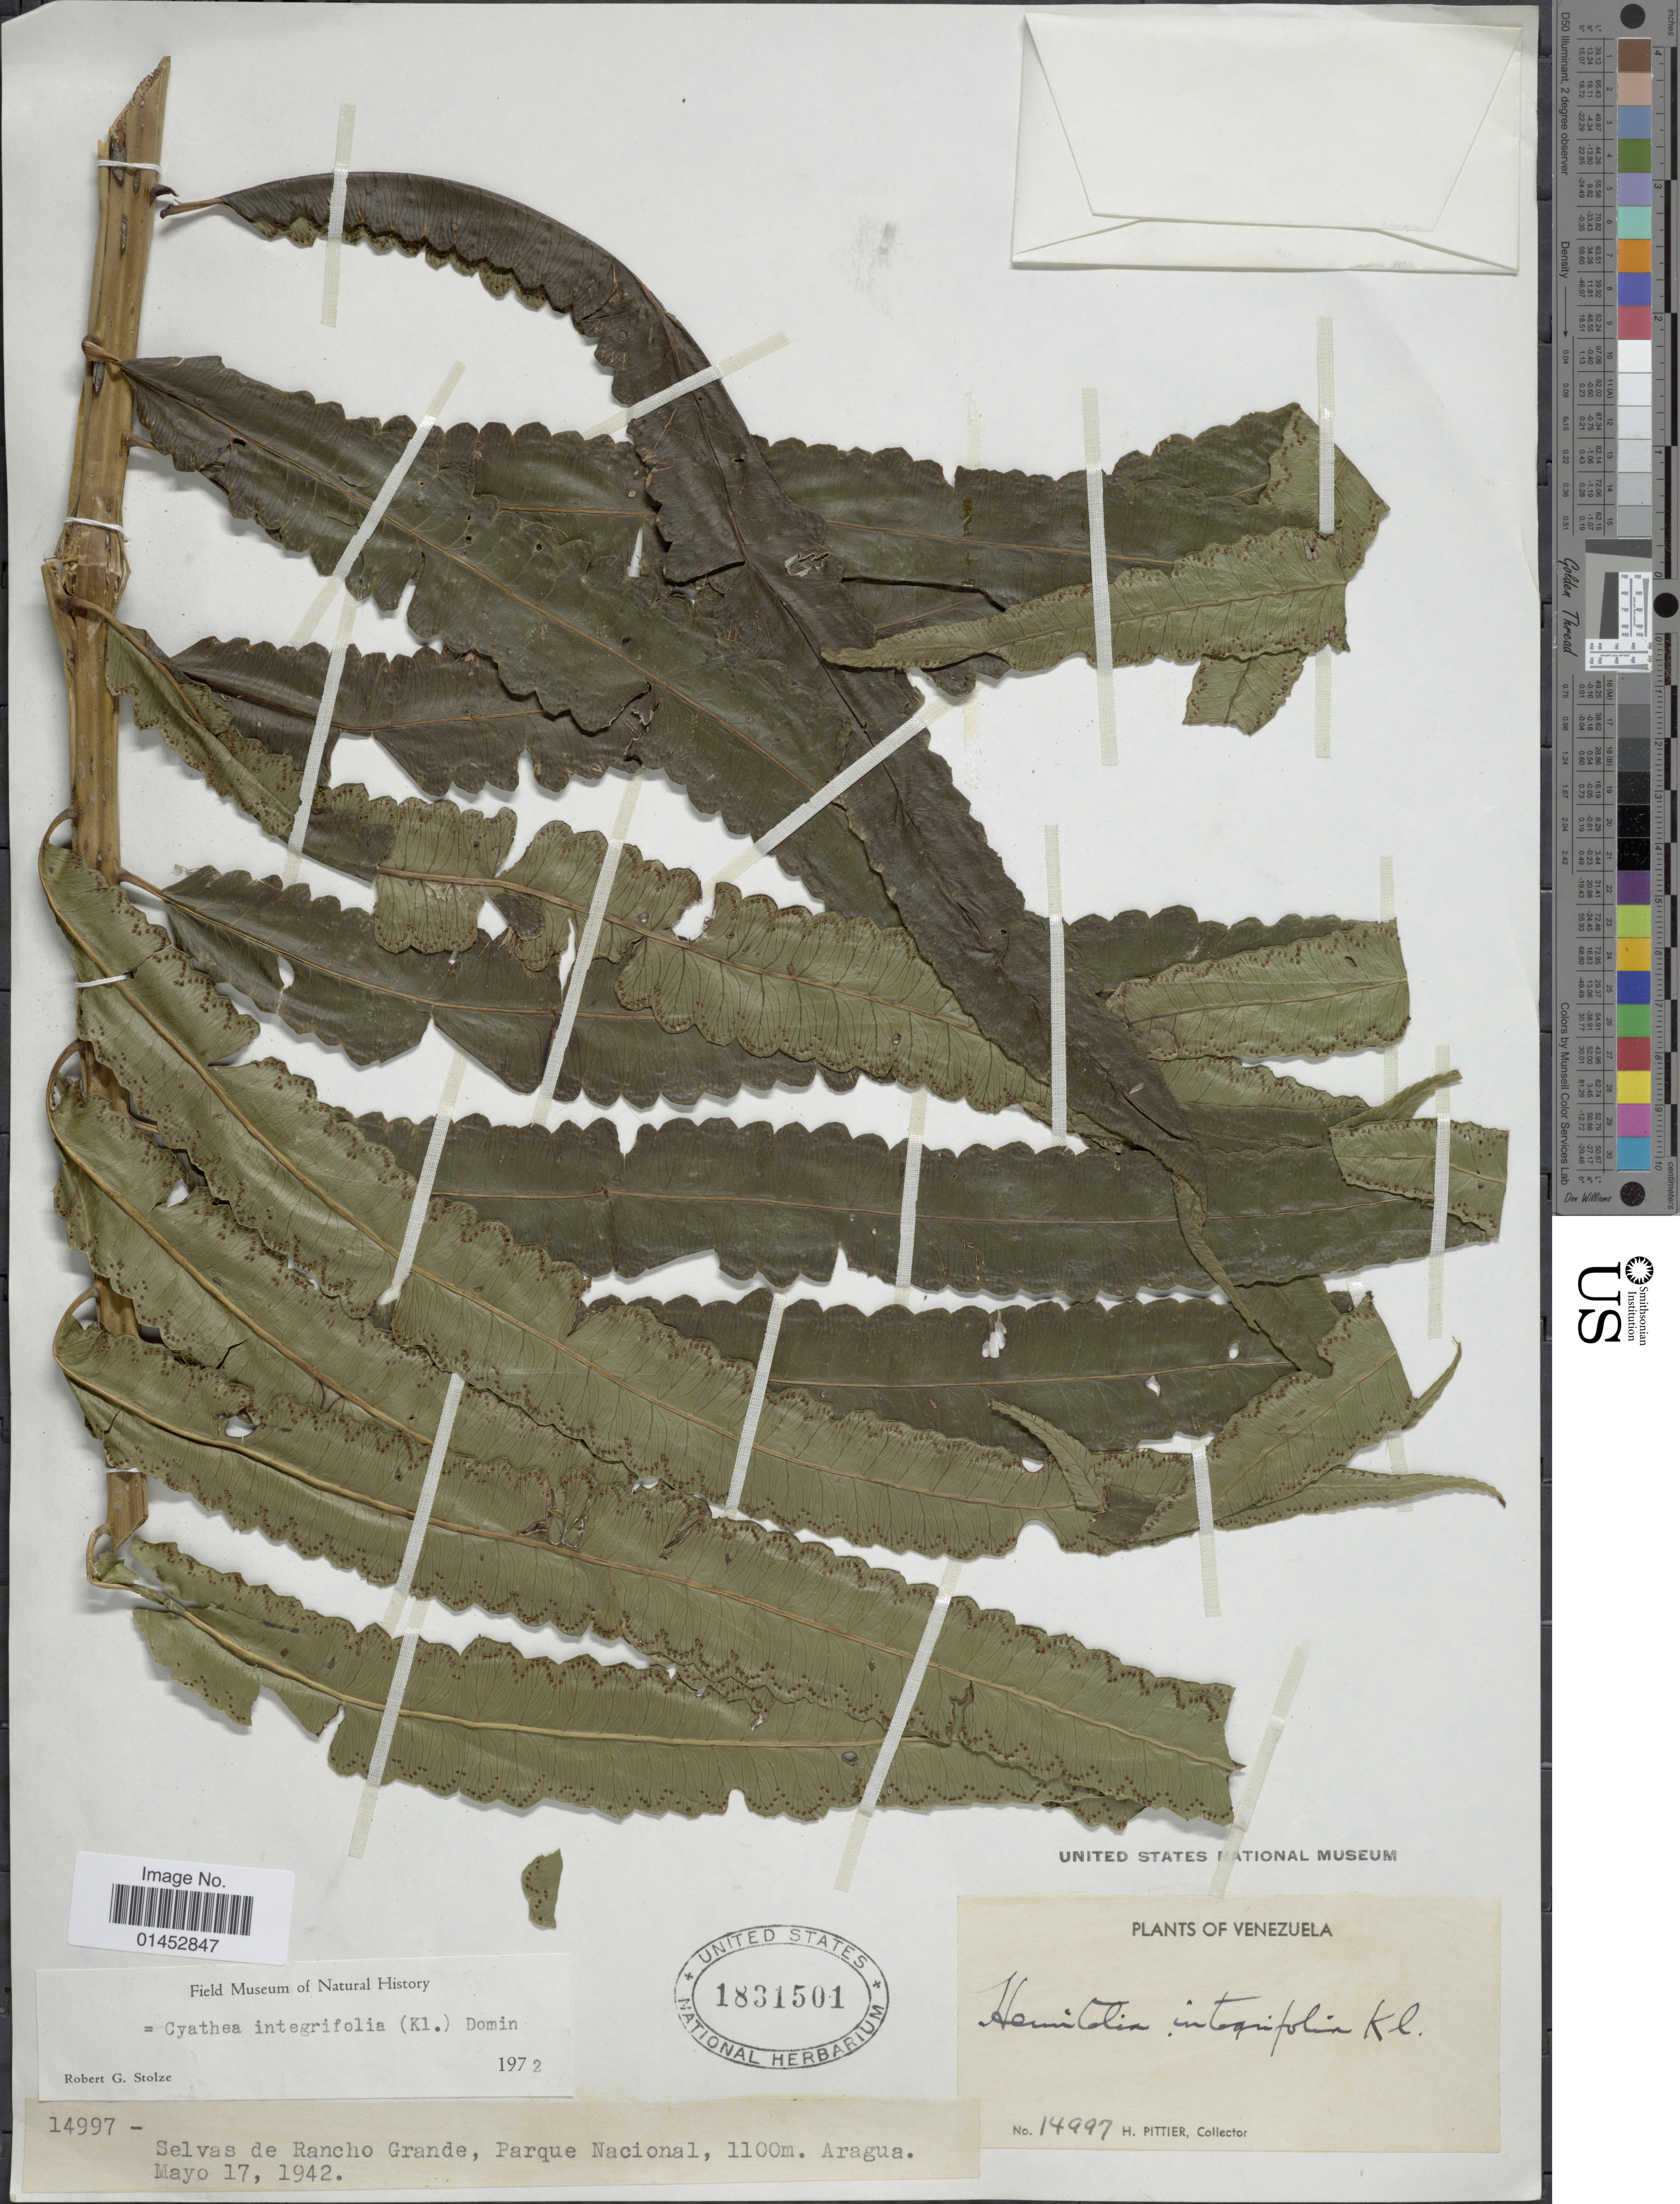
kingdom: Plantae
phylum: Tracheophyta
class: Polypodiopsida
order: Cyatheales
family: Cyatheaceae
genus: Cyathea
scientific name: Cyathea speciosa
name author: Humb. & Bonpl. ex Willd.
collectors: H. F. Pittier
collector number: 14997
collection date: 1942-05-17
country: Venezuela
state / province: Aragua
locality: Selvas de Rancho Grande, Parque Nacional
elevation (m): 1100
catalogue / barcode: US 1831501